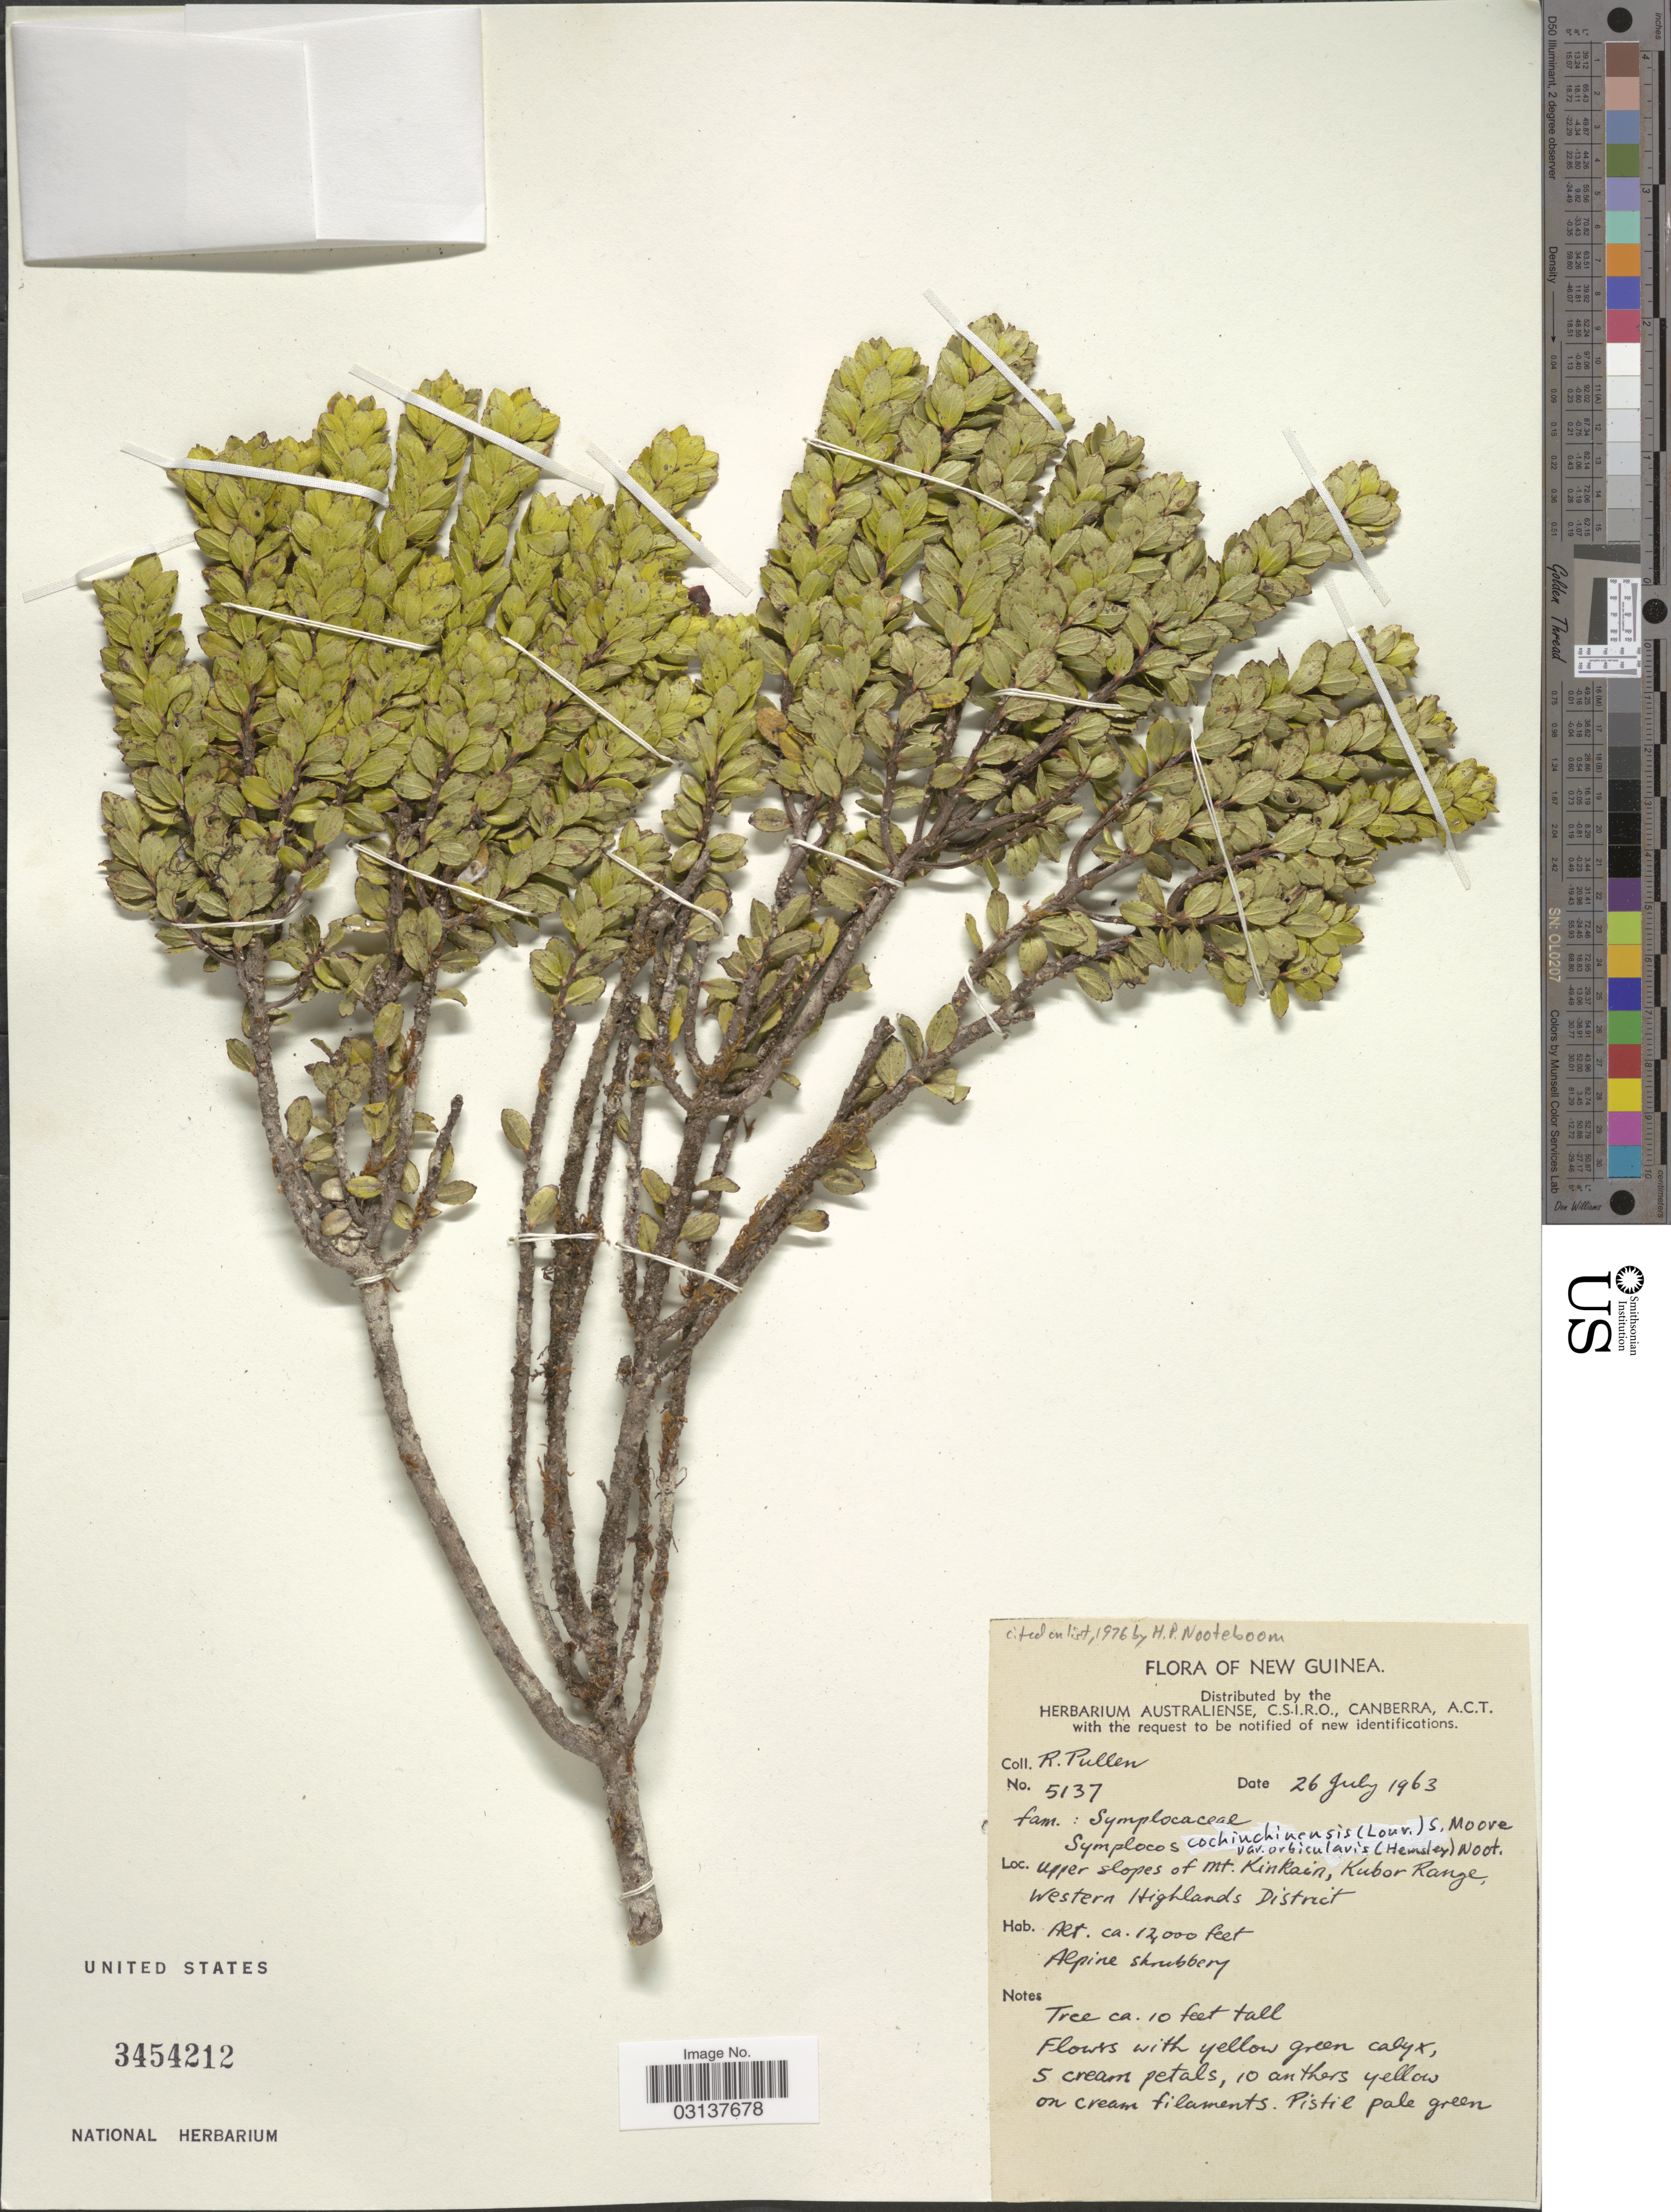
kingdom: Plantae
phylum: Tracheophyta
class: Magnoliopsida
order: Ericales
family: Symplocaceae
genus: Symplocos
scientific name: Symplocos cochinchinensis var. orbicularis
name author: (Hemsl.) Noot.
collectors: R. Pullen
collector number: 5137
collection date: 1963-07-26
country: Papua New Guinea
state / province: Western Highlands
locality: New Guinea, upper slopes of Mt. Kinkain, Kubor Range S. of Minj, Western Highlands District.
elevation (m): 3658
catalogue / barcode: US 3454212